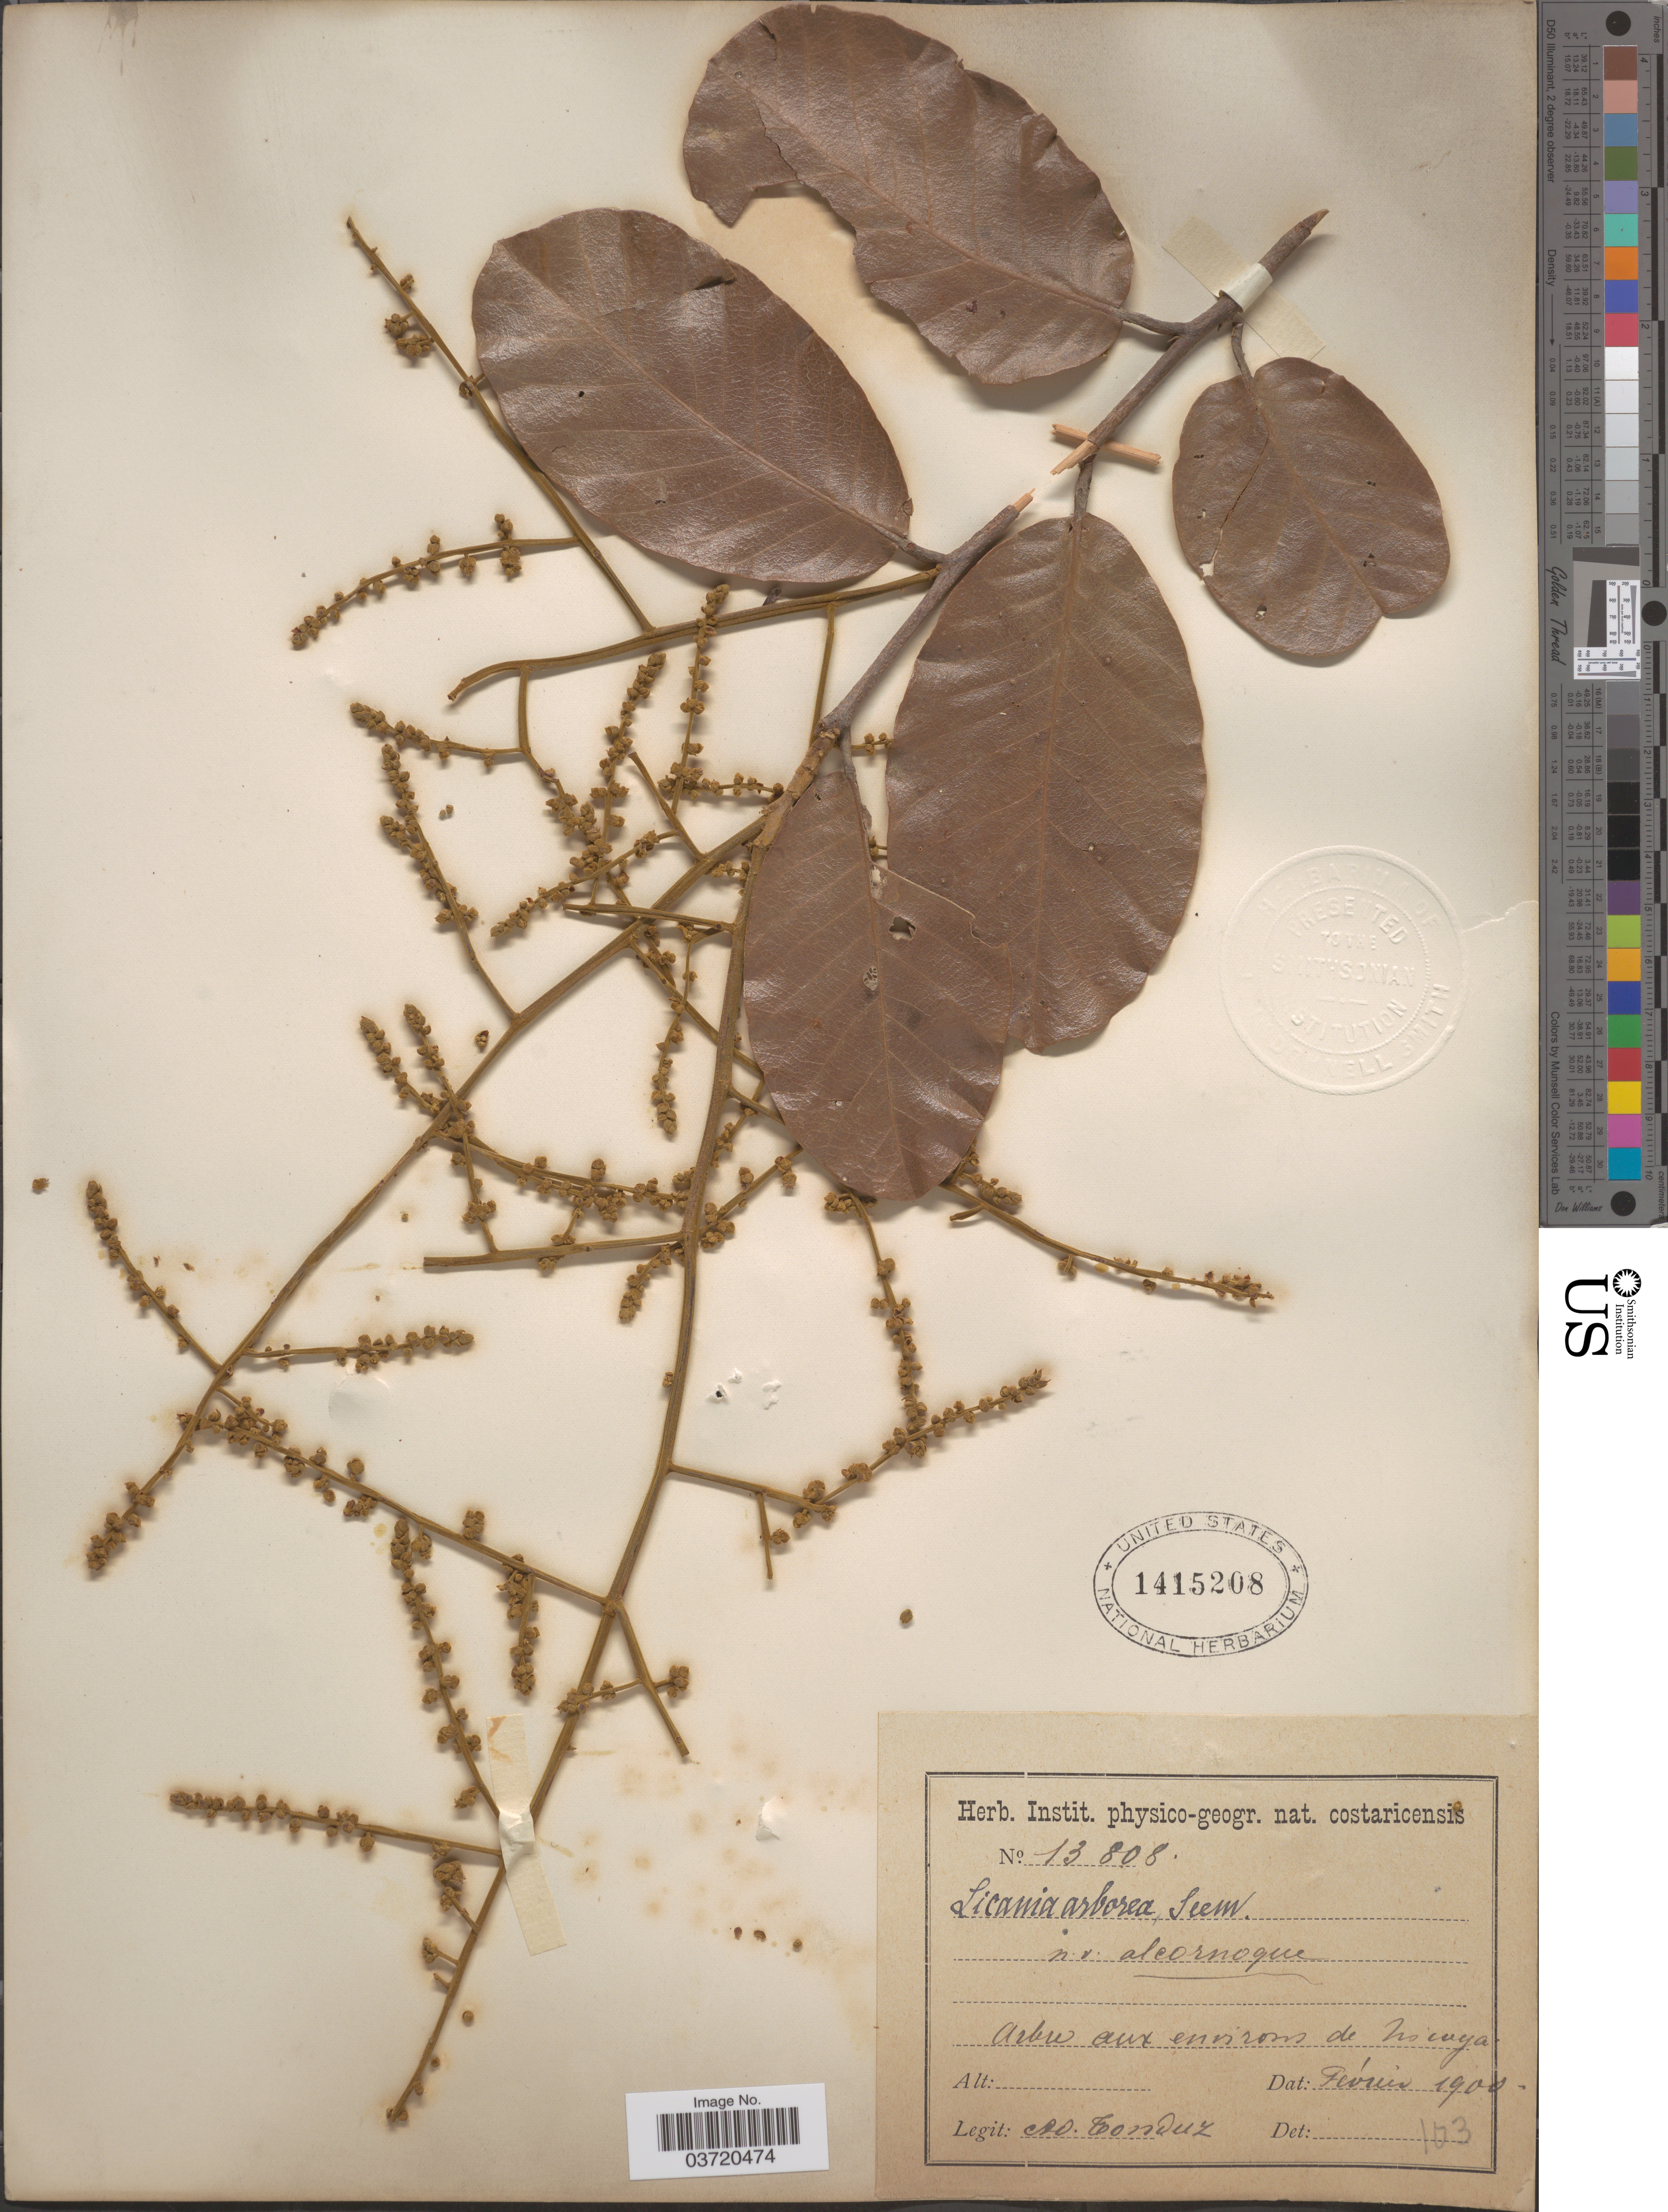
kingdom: Plantae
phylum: Tracheophyta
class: Magnoliopsida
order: Malpighiales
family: Chrysobalanaceae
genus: Microdesmia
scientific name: Microdesmia arborea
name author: (Seem.) Sothers & Prance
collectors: A. Tonduz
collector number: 13808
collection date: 1900-02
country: Costa Rica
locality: Arbre aux environs de Nicoya.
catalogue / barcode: US 1415208